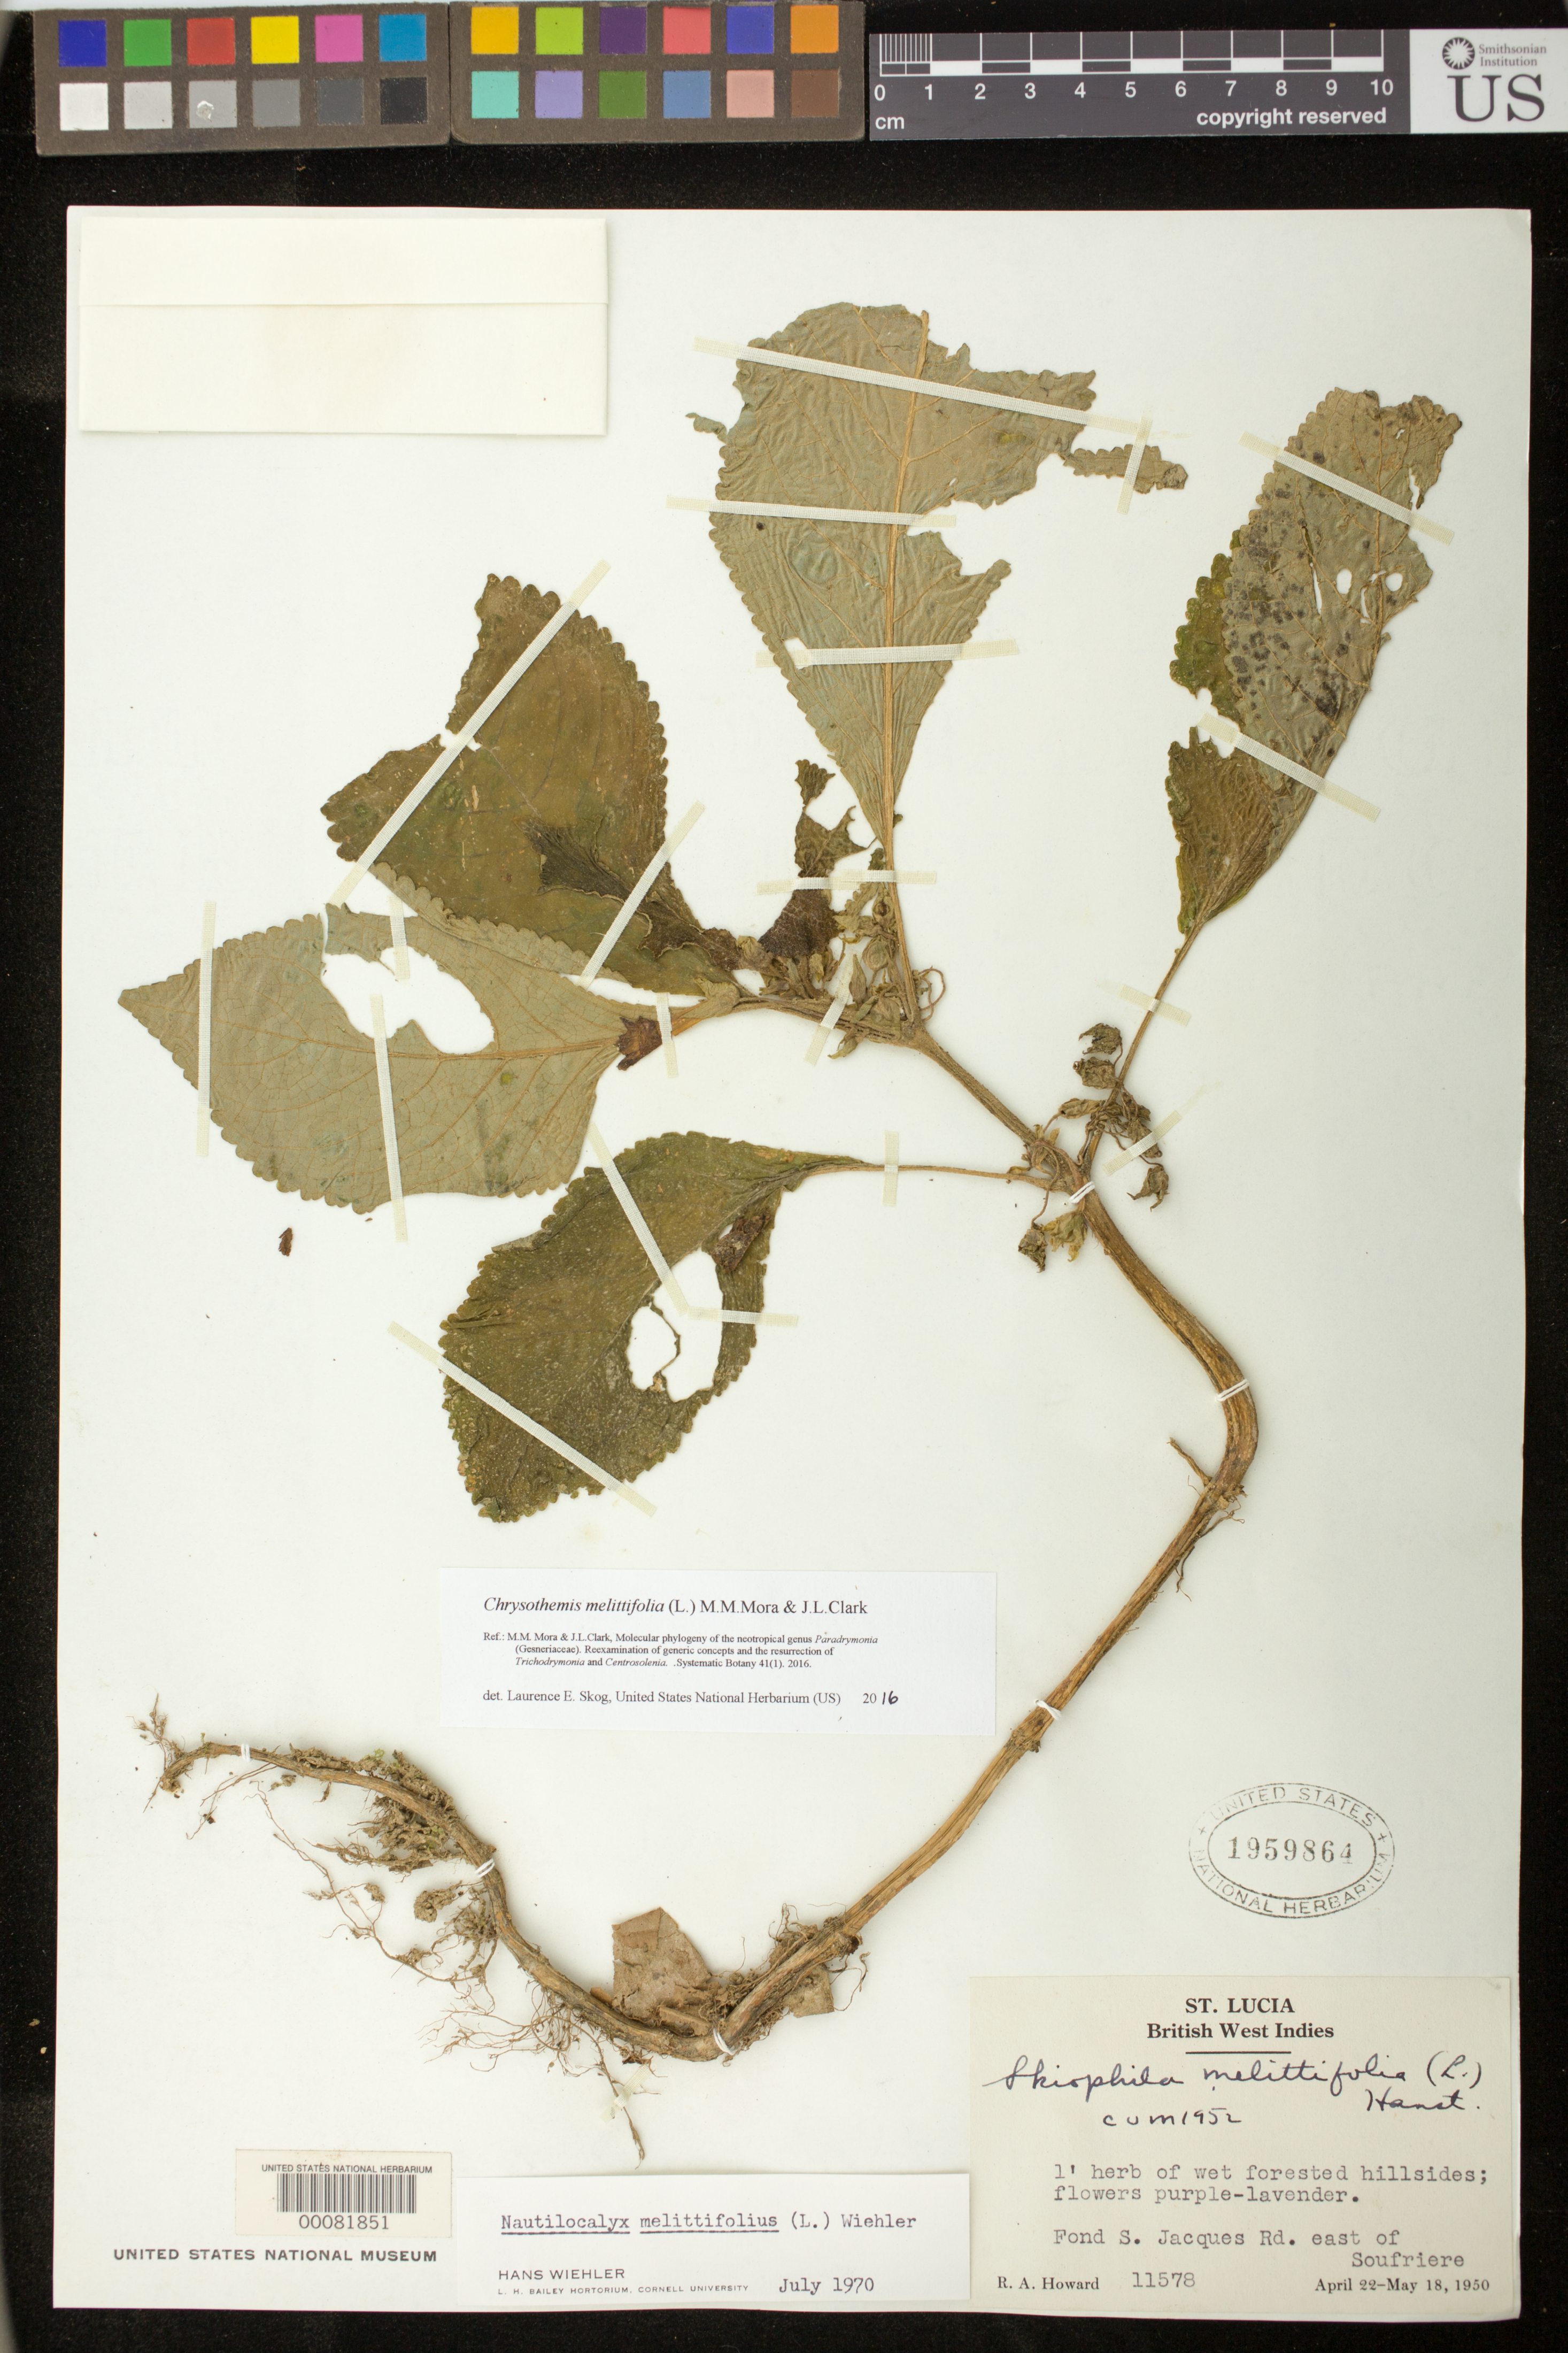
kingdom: Plantae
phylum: Tracheophyta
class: Magnoliopsida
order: Lamiales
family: Gesneriaceae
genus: Chrysothemis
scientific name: Chrysothemis melittifolia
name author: (L.) M.M. Mora & J.L. Clark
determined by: Skog, Laurence E.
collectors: R. A. Howard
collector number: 11578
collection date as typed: Apr-May 1950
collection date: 1950-04/1950-05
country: St. Lucia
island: St. Lucia I.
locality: Fond S Jacques rd E of Soufriere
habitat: wet forested hillsides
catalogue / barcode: US 1959864